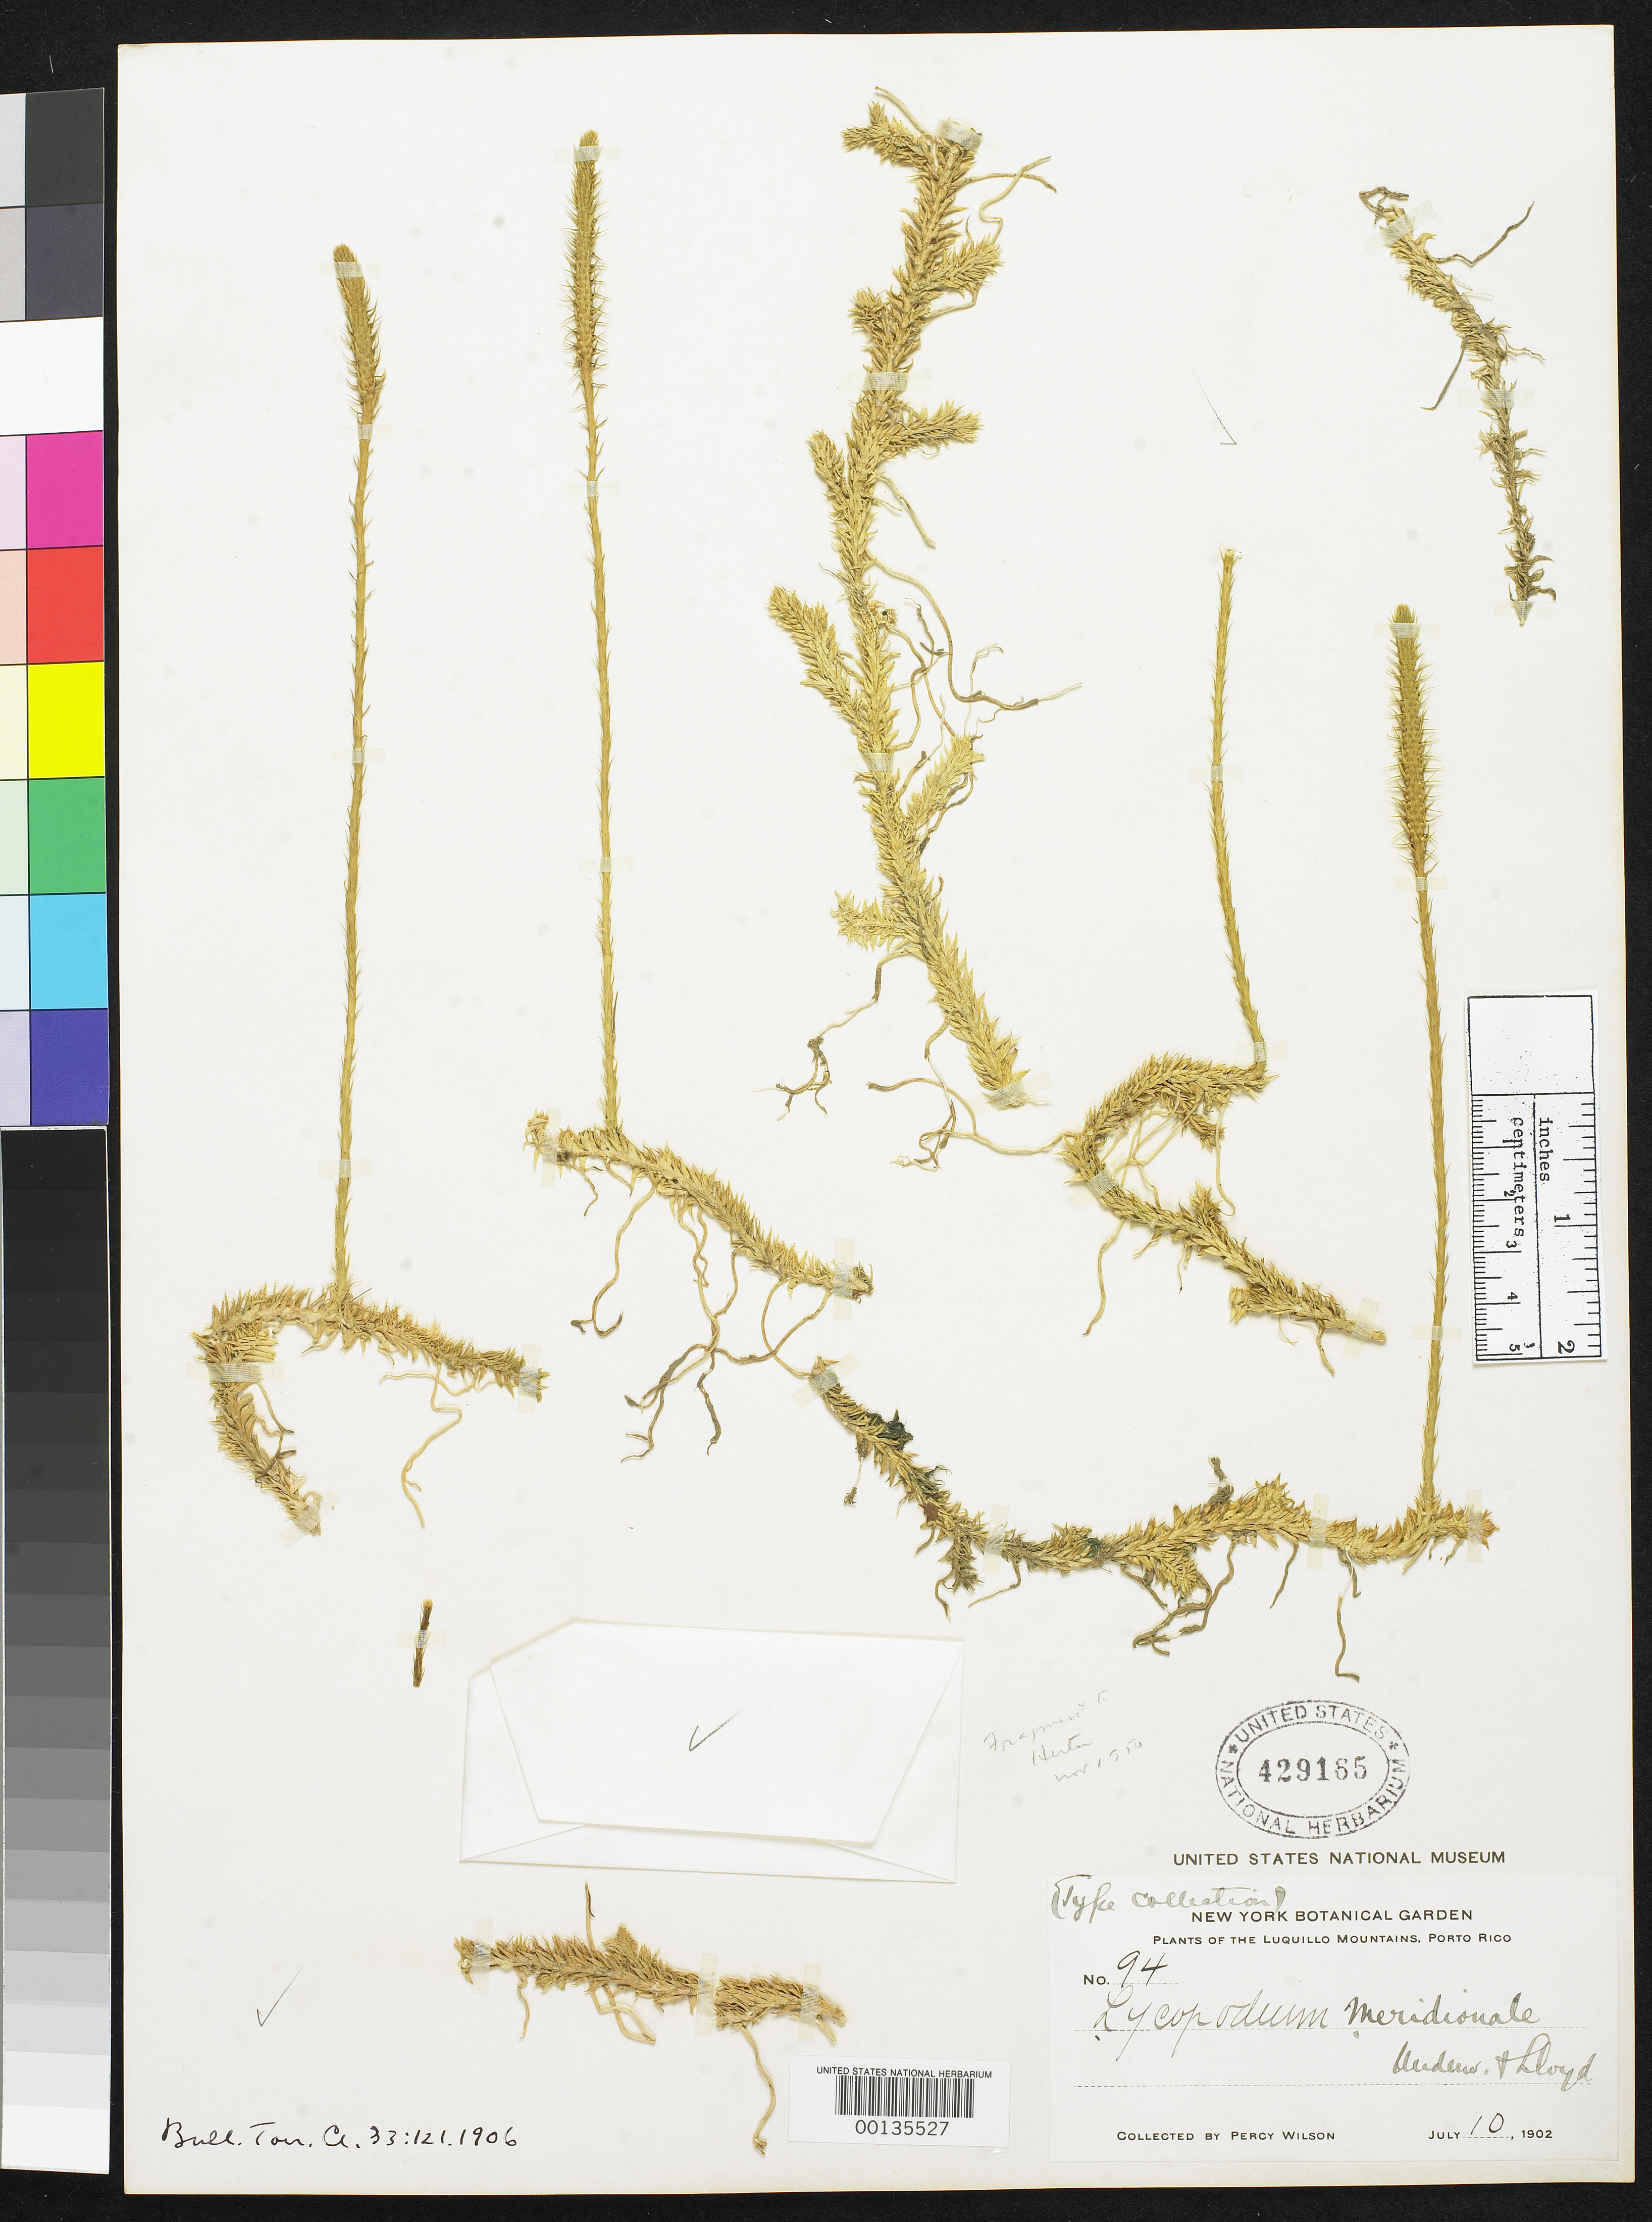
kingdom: Plantae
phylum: Tracheophyta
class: Lycopodiopsida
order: Lycopodiales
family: Lycopodiaceae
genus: Lycopodium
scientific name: Lycopodium meridionale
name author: Underw. & F.E. Lloyd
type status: Isotype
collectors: P. Wilson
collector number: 94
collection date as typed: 10 Jul 1902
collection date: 1902-07-10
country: Puerto Rico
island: Greater Antilles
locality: Luquillo Mountains.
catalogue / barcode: US 429165